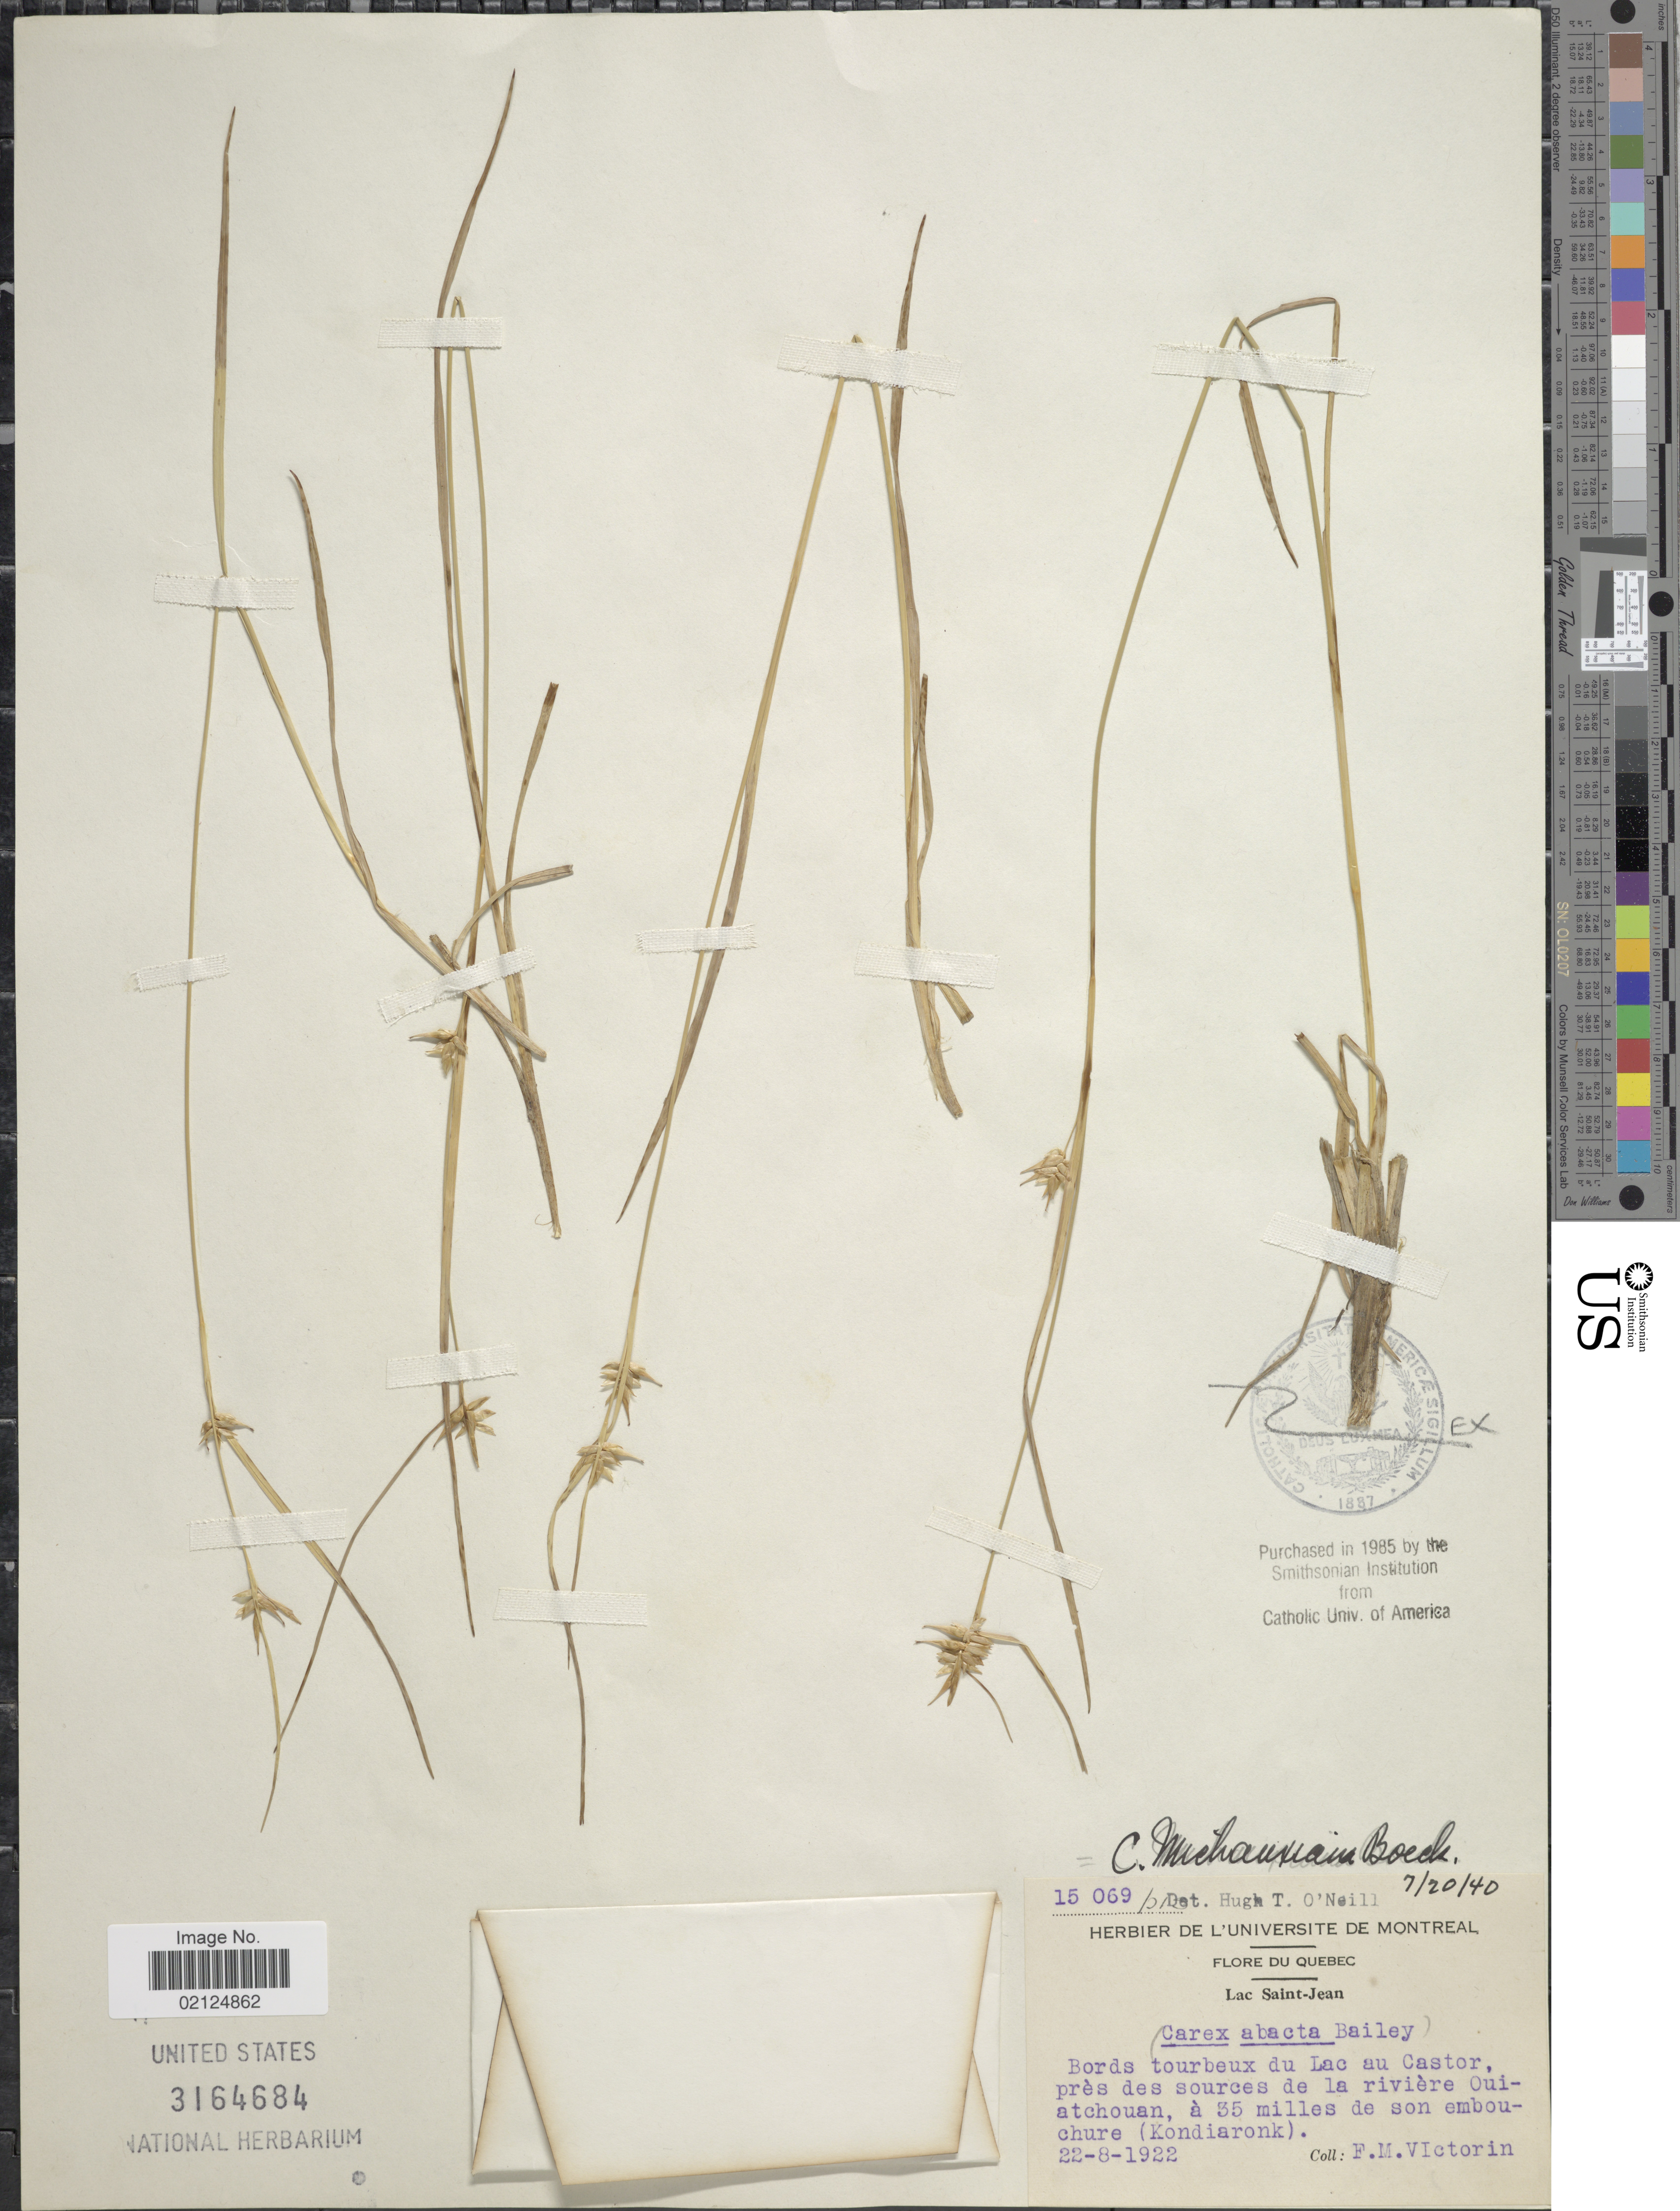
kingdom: Plantae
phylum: Tracheophyta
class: Liliopsida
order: Poales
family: Cyperaceae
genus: Carex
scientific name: Carex michauxiana subsp. michauxiana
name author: Boeckeler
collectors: F. Victorin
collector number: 15069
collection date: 1922-08-22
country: Canada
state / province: Quebec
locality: Lac Saint-Jean. Bords tourbeux du lac au Castor, pres de sources de la riviere Ouiatchouan, a 35 milles de son embouchure (Kondiaronk)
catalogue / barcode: US 3164684